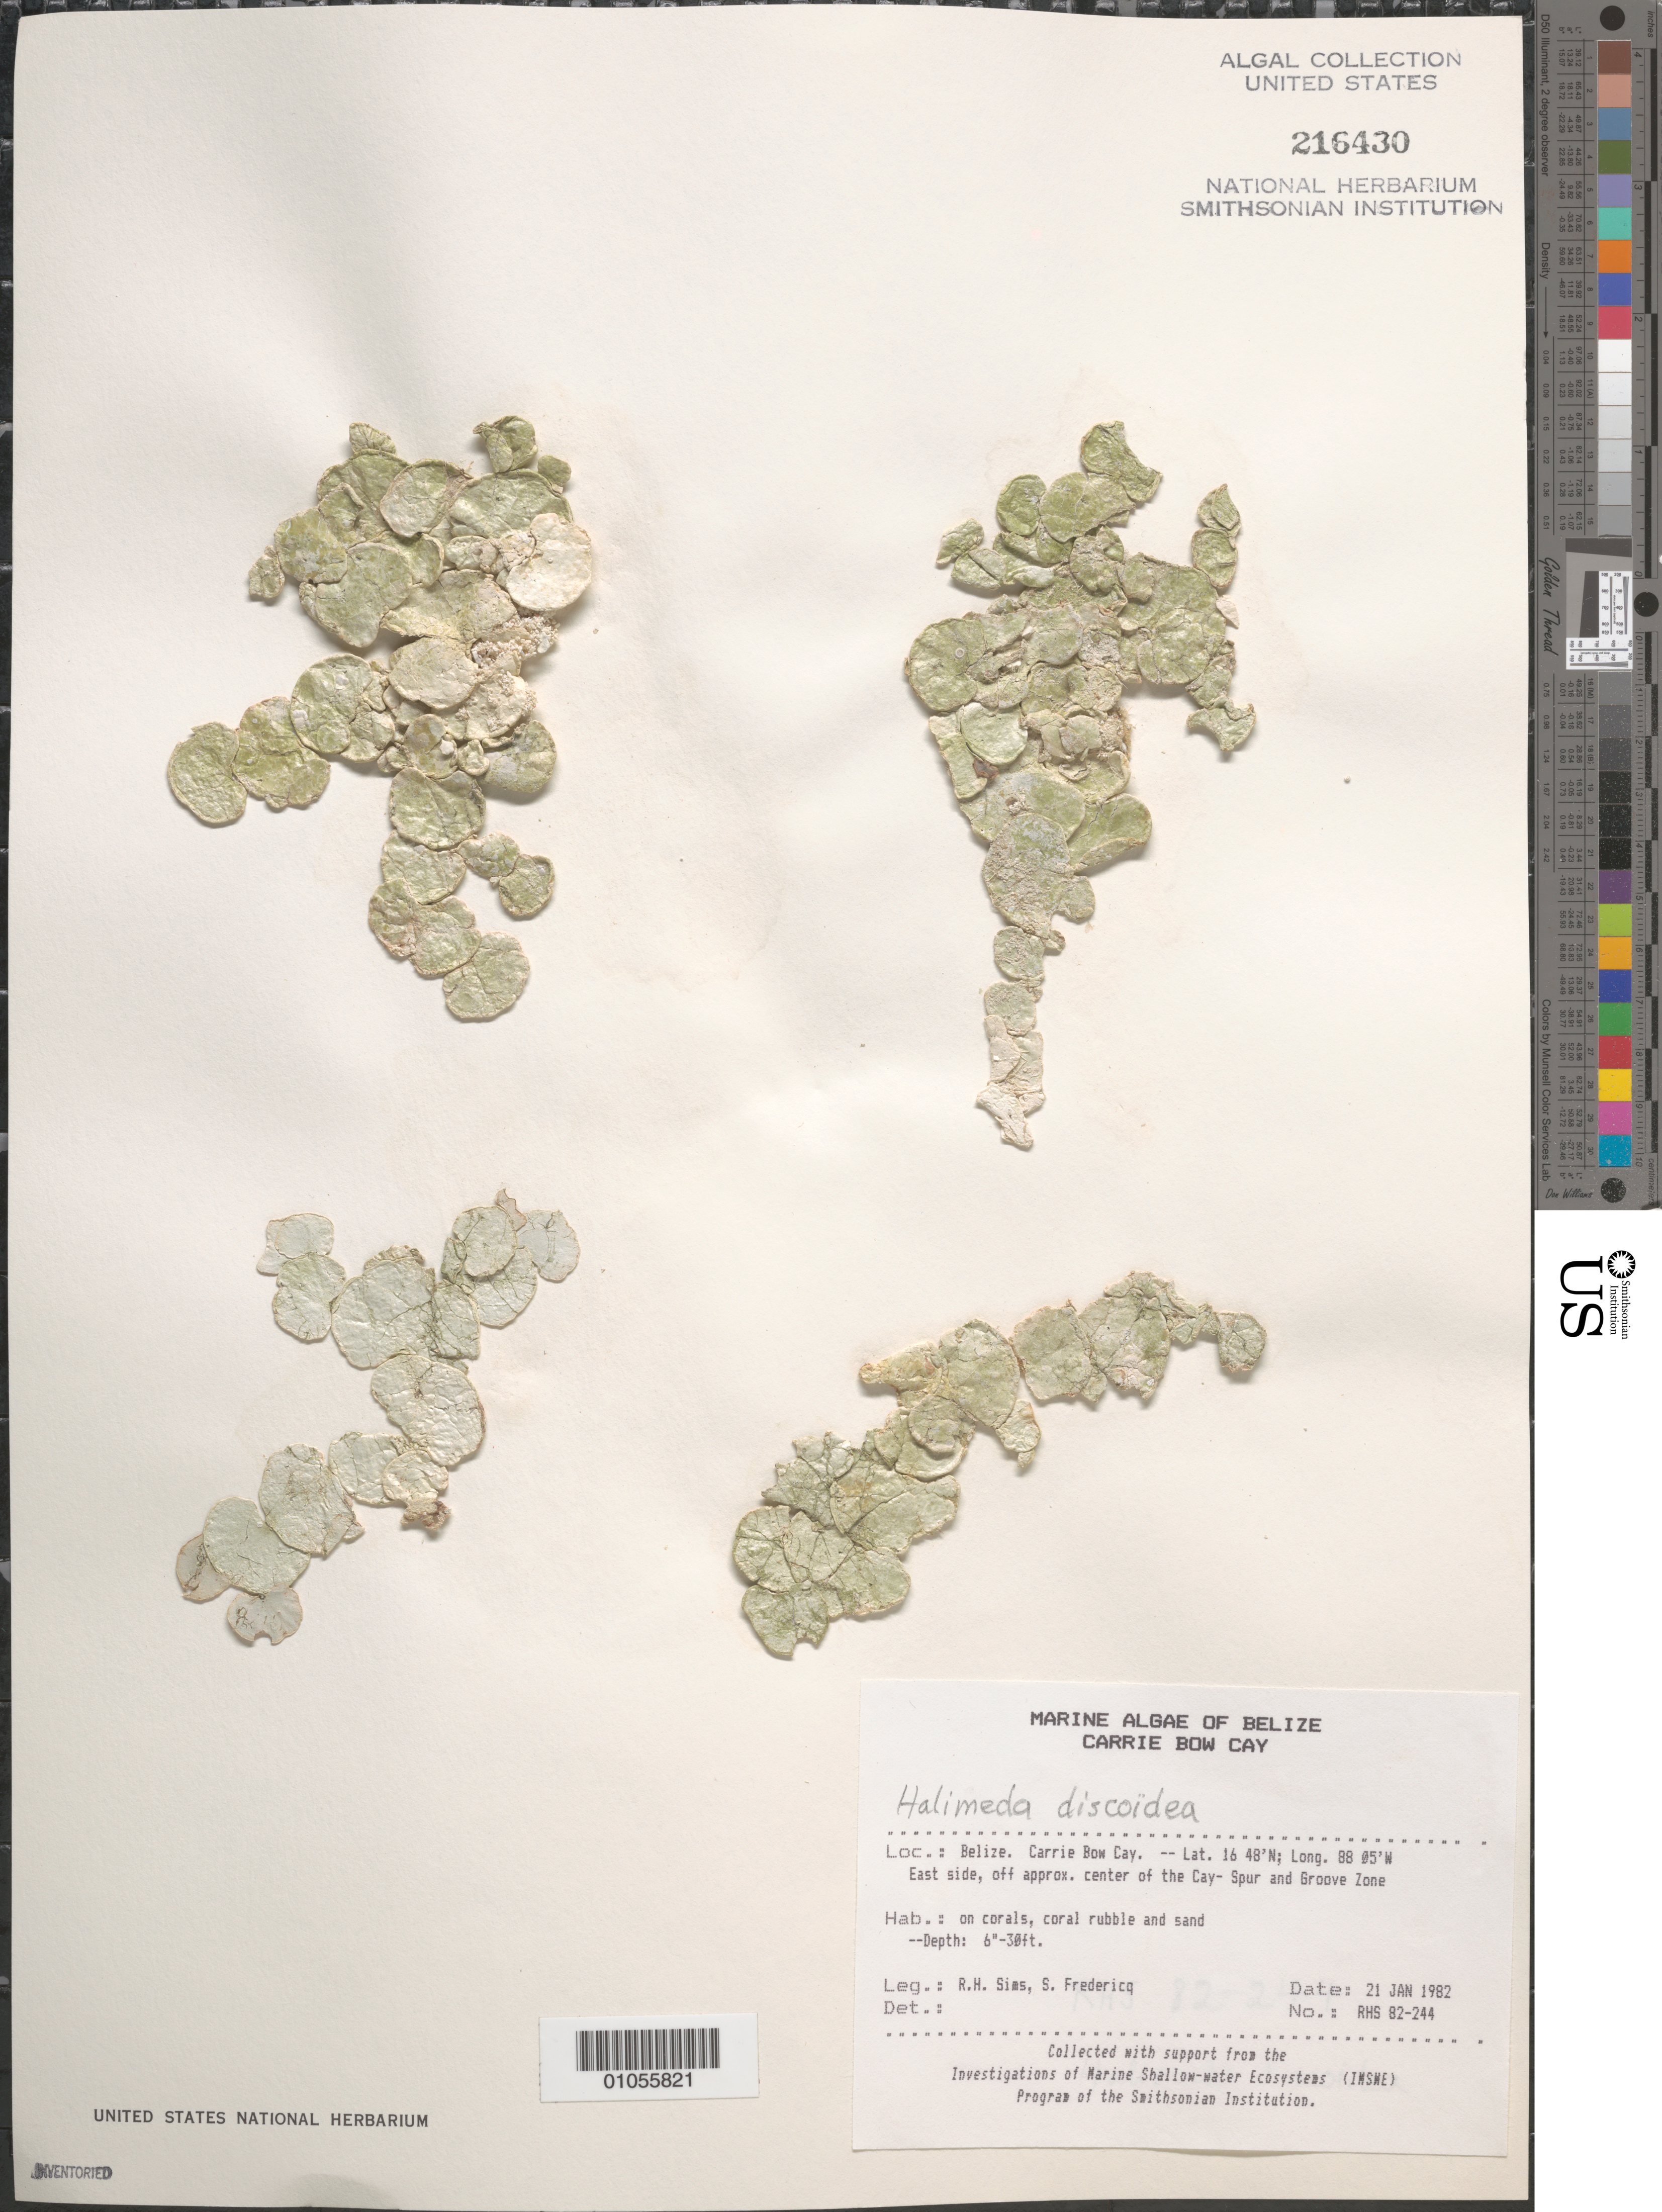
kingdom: Plantae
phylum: Chlorophyta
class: Ulvophyceae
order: Bryopsidales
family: Halimedaceae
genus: Halimeda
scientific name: Halimeda discoidea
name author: Decne.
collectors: R. H. Sims & S. Fredericq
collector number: RHS 82-244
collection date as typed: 21 Jan 1982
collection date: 1982-01-21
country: Belize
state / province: Stann Creek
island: Carrie Bow Cay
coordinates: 16 48'N, 88 05'W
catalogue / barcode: US 216430